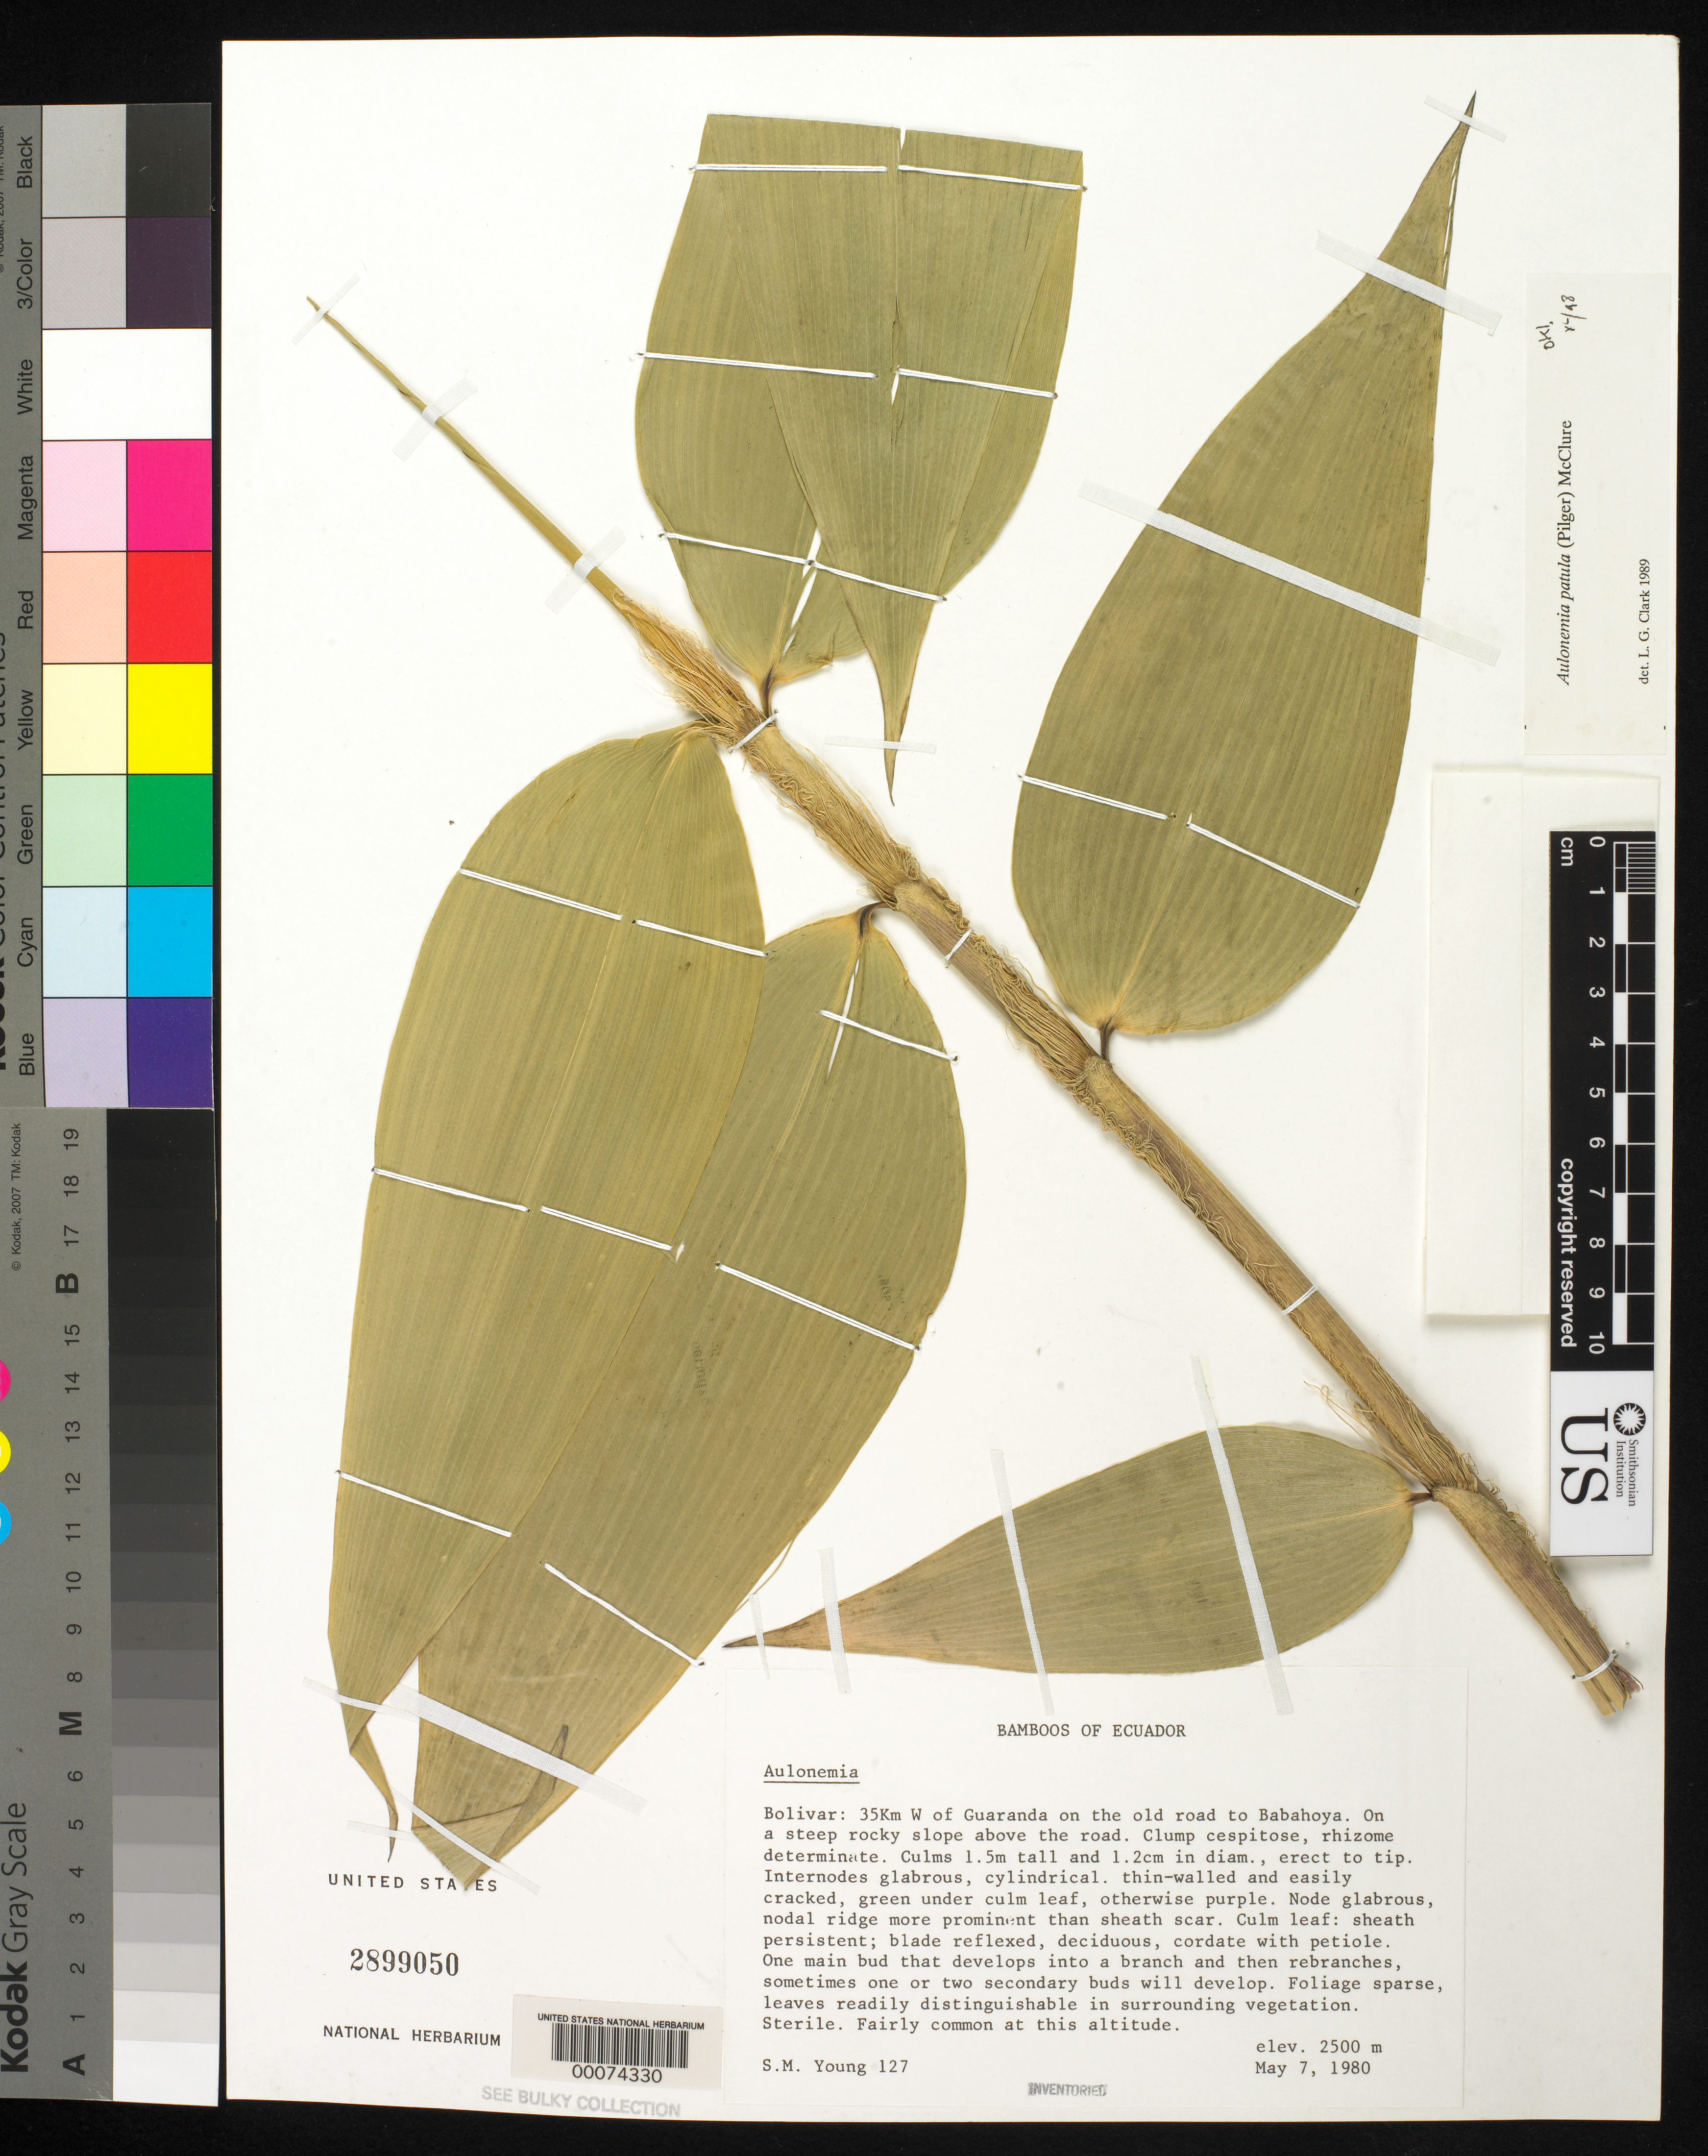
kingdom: Plantae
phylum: Tracheophyta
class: Liliopsida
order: Poales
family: Poaceae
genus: Aulonemia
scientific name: Aulonemia patula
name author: (Pilg.) McClure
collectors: S. Young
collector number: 127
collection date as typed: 07 May 1980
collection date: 1980-05-07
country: Ecuador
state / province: Bolívar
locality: Guaranda, Babahoyo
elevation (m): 2500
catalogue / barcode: US 2899050